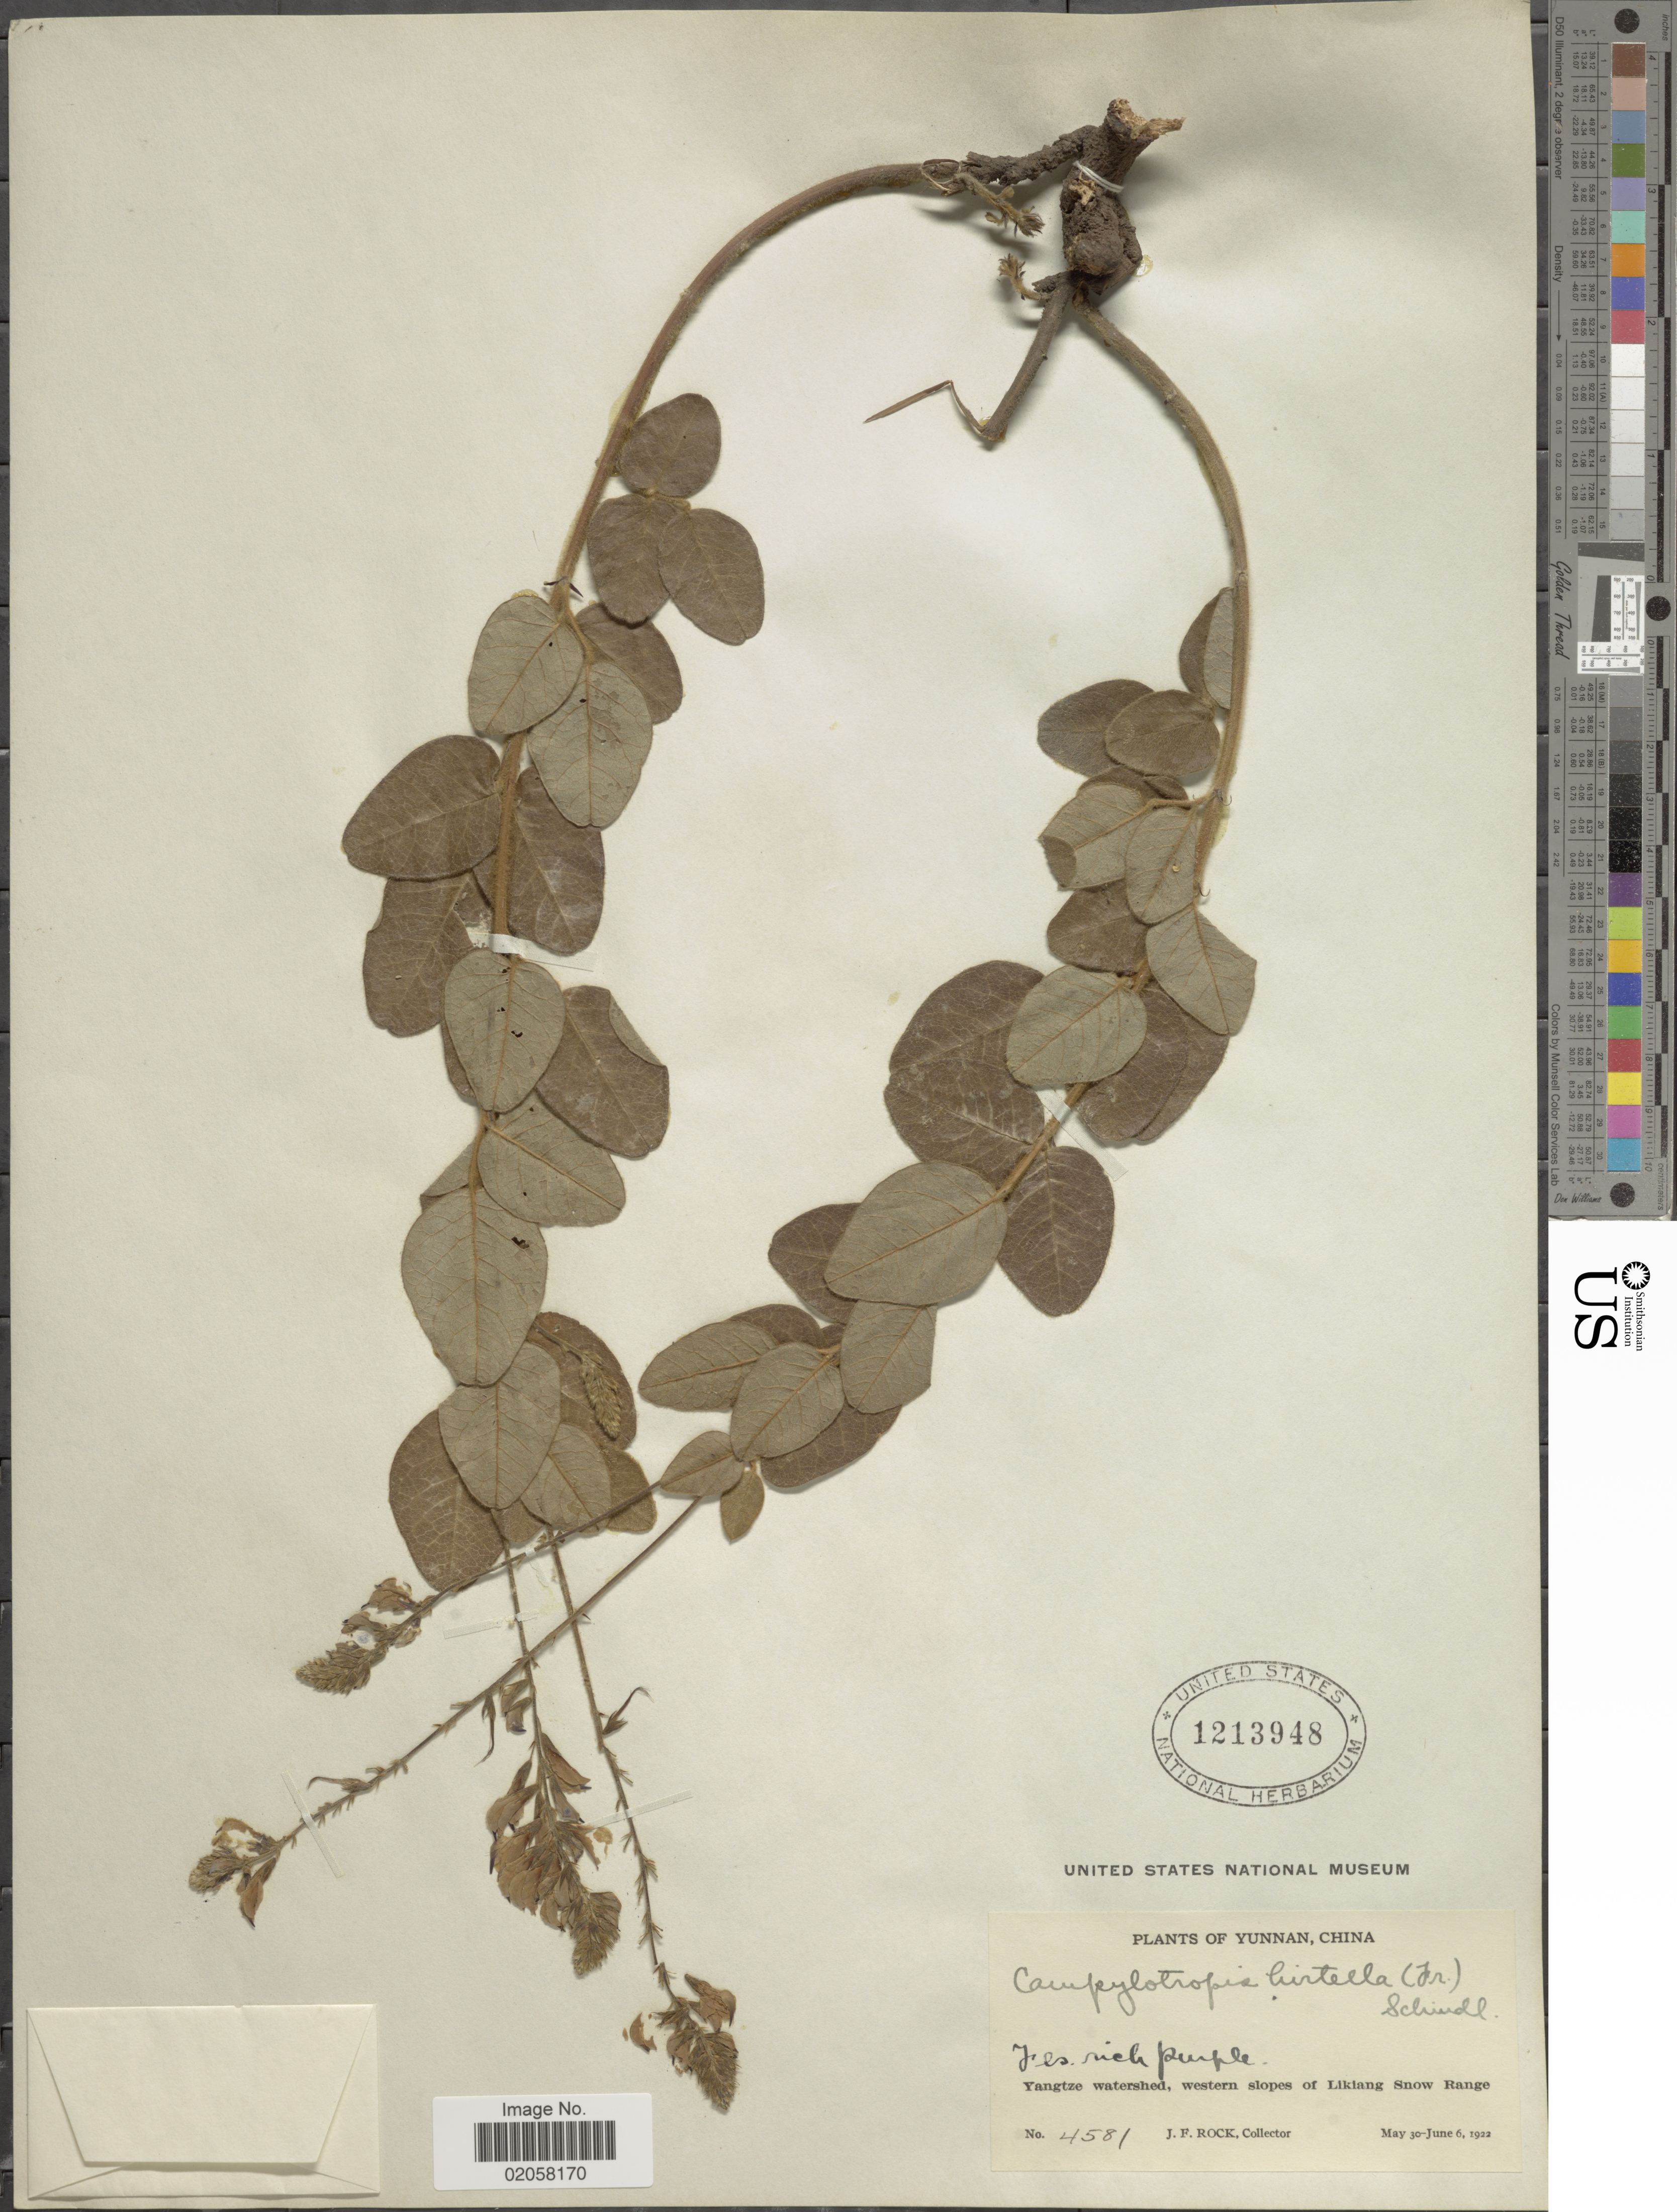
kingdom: Plantae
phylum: Tracheophyta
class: Magnoliopsida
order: Fabales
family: Fabaceae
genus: Campylotropis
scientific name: Campylotropis hirtella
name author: (Franch.) Schindl.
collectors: J. Rock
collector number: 4581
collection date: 1922-05-30/1922-06-06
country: China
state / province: Yunnan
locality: Yangtze watershed, western slopes of Likiang Snow Range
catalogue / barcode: US 1213948